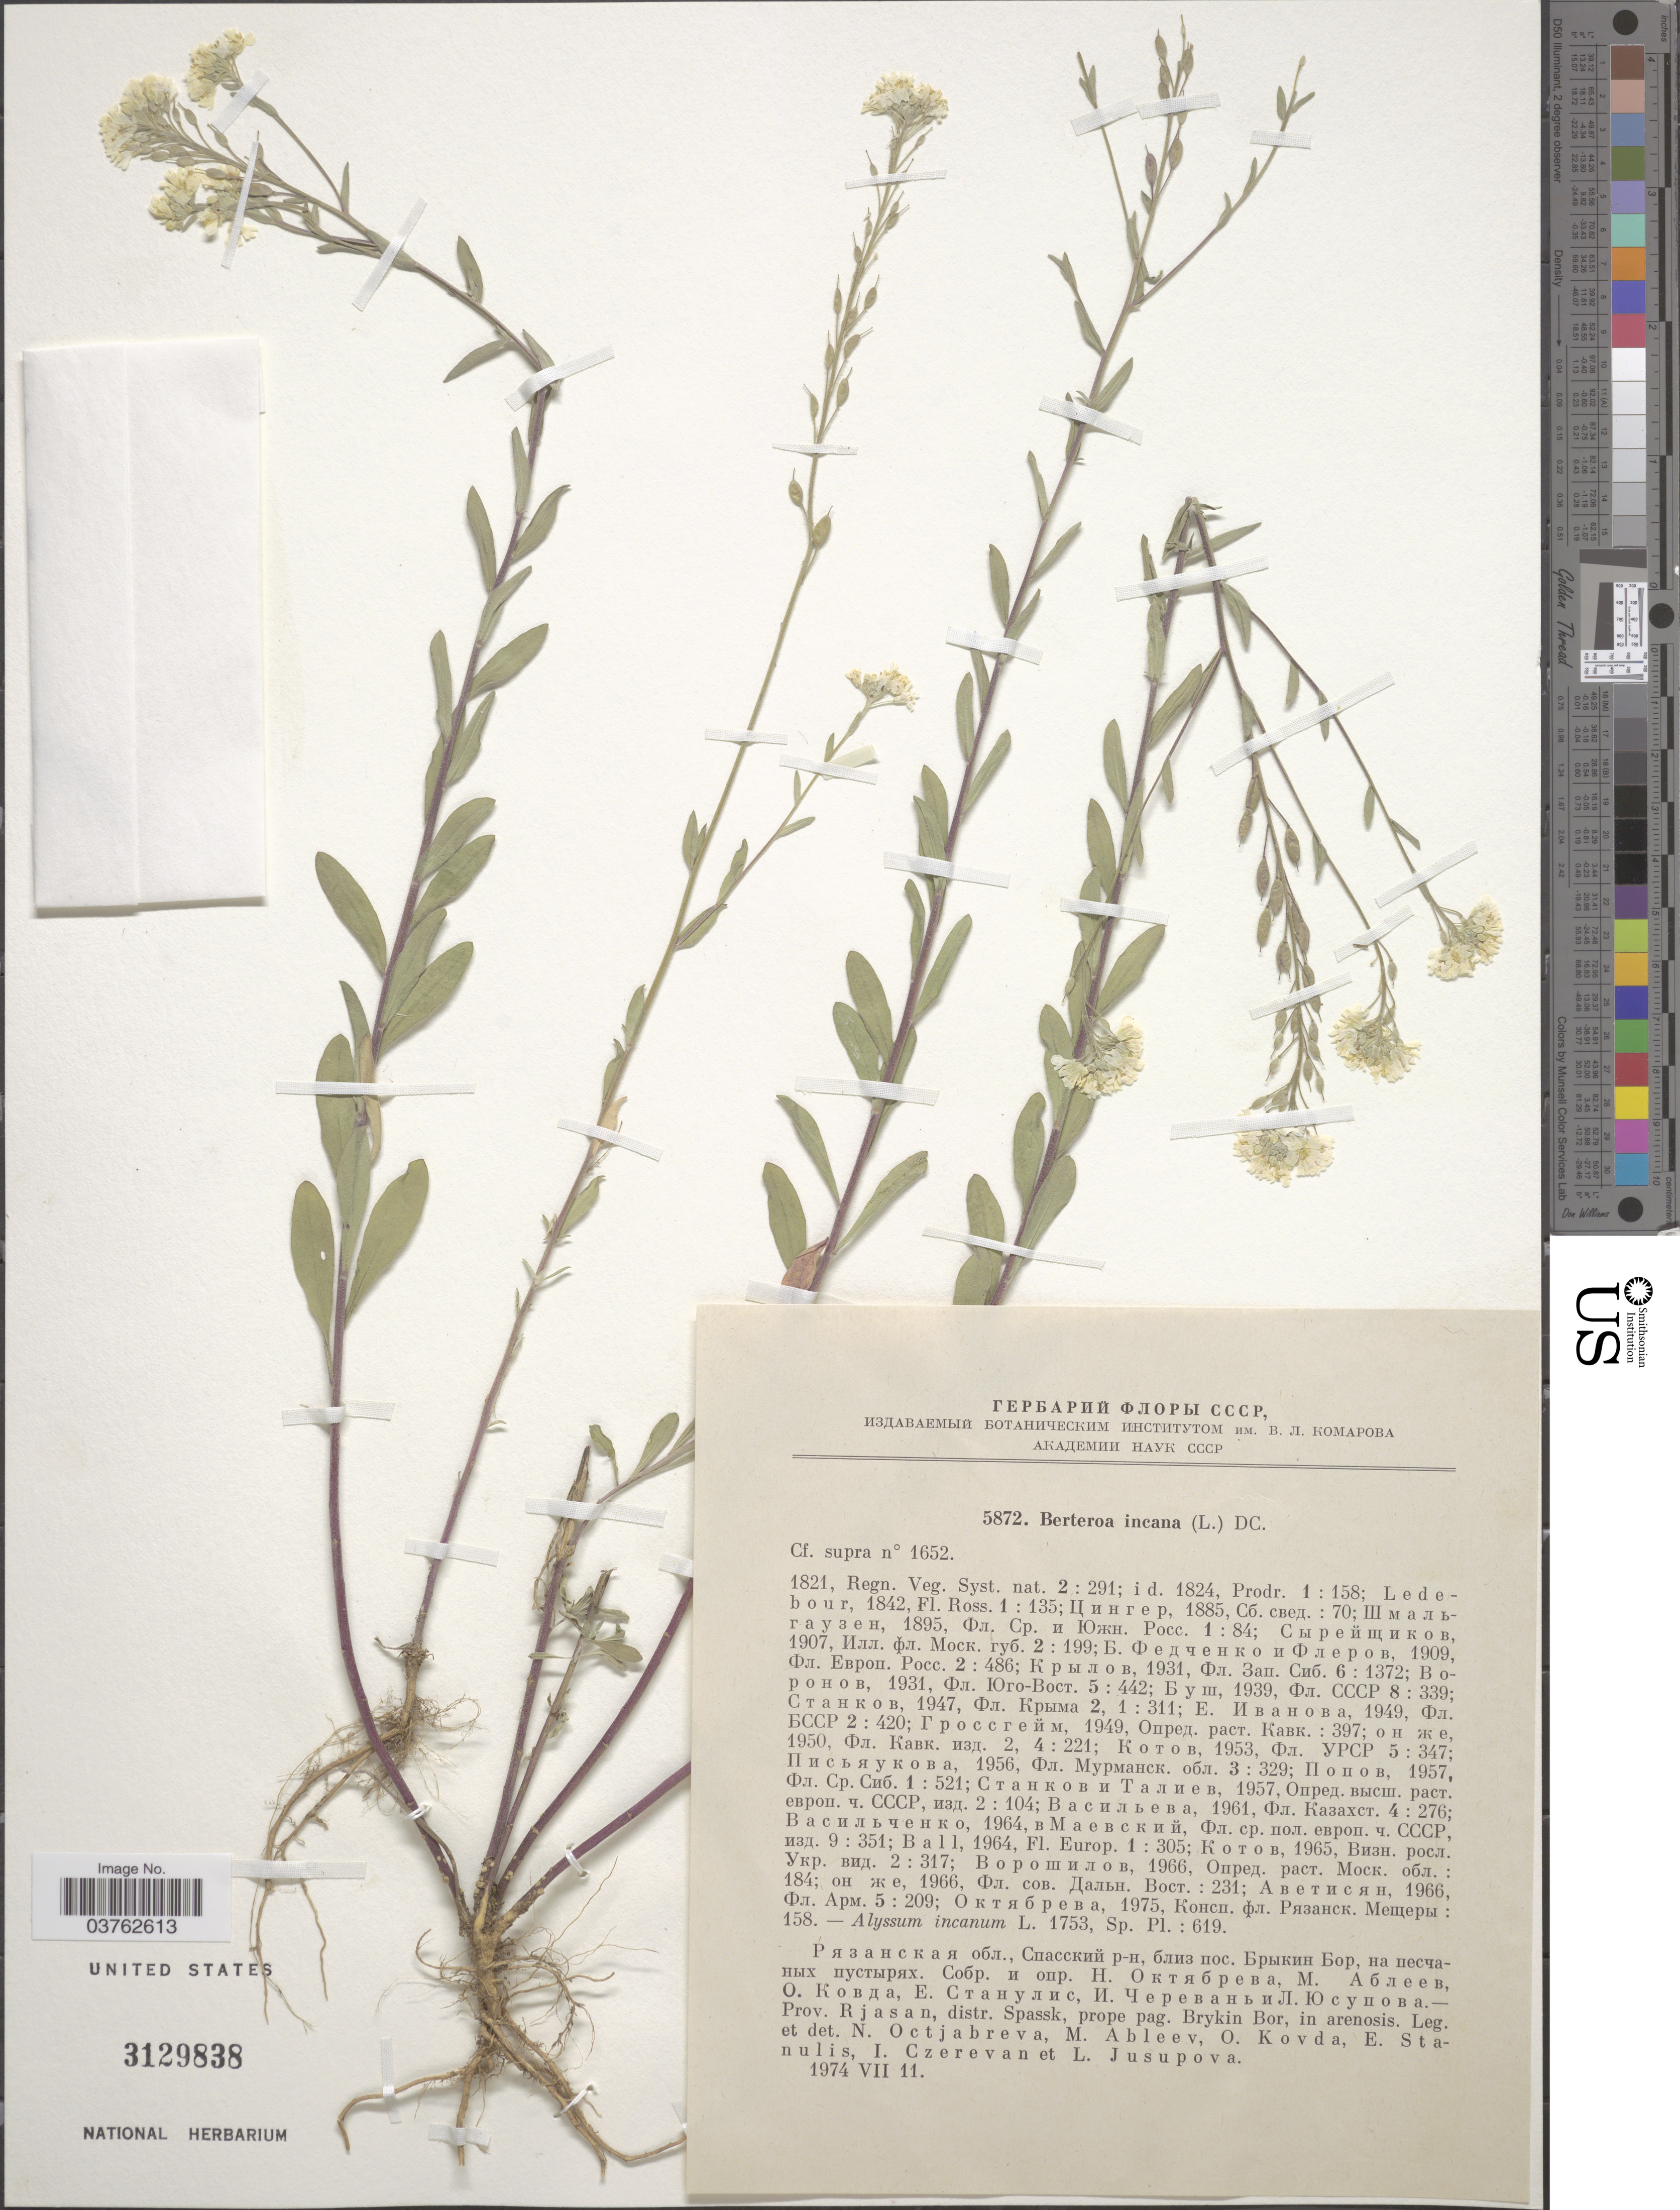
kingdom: Plantae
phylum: Tracheophyta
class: Magnoliopsida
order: Brassicales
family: Brassicaceae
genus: Berteroa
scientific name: Berteroa incana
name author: (L.) DC.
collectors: N. Octjabreva, M. Ableev, O. Kovda, E. Stanulis & et al.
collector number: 5872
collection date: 1974-07-11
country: Russian Federation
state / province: Ryazan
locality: Prov. Rjasan, distr. Spassk, prope pag. Brykin Bor, in arenosis.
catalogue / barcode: US 3129838